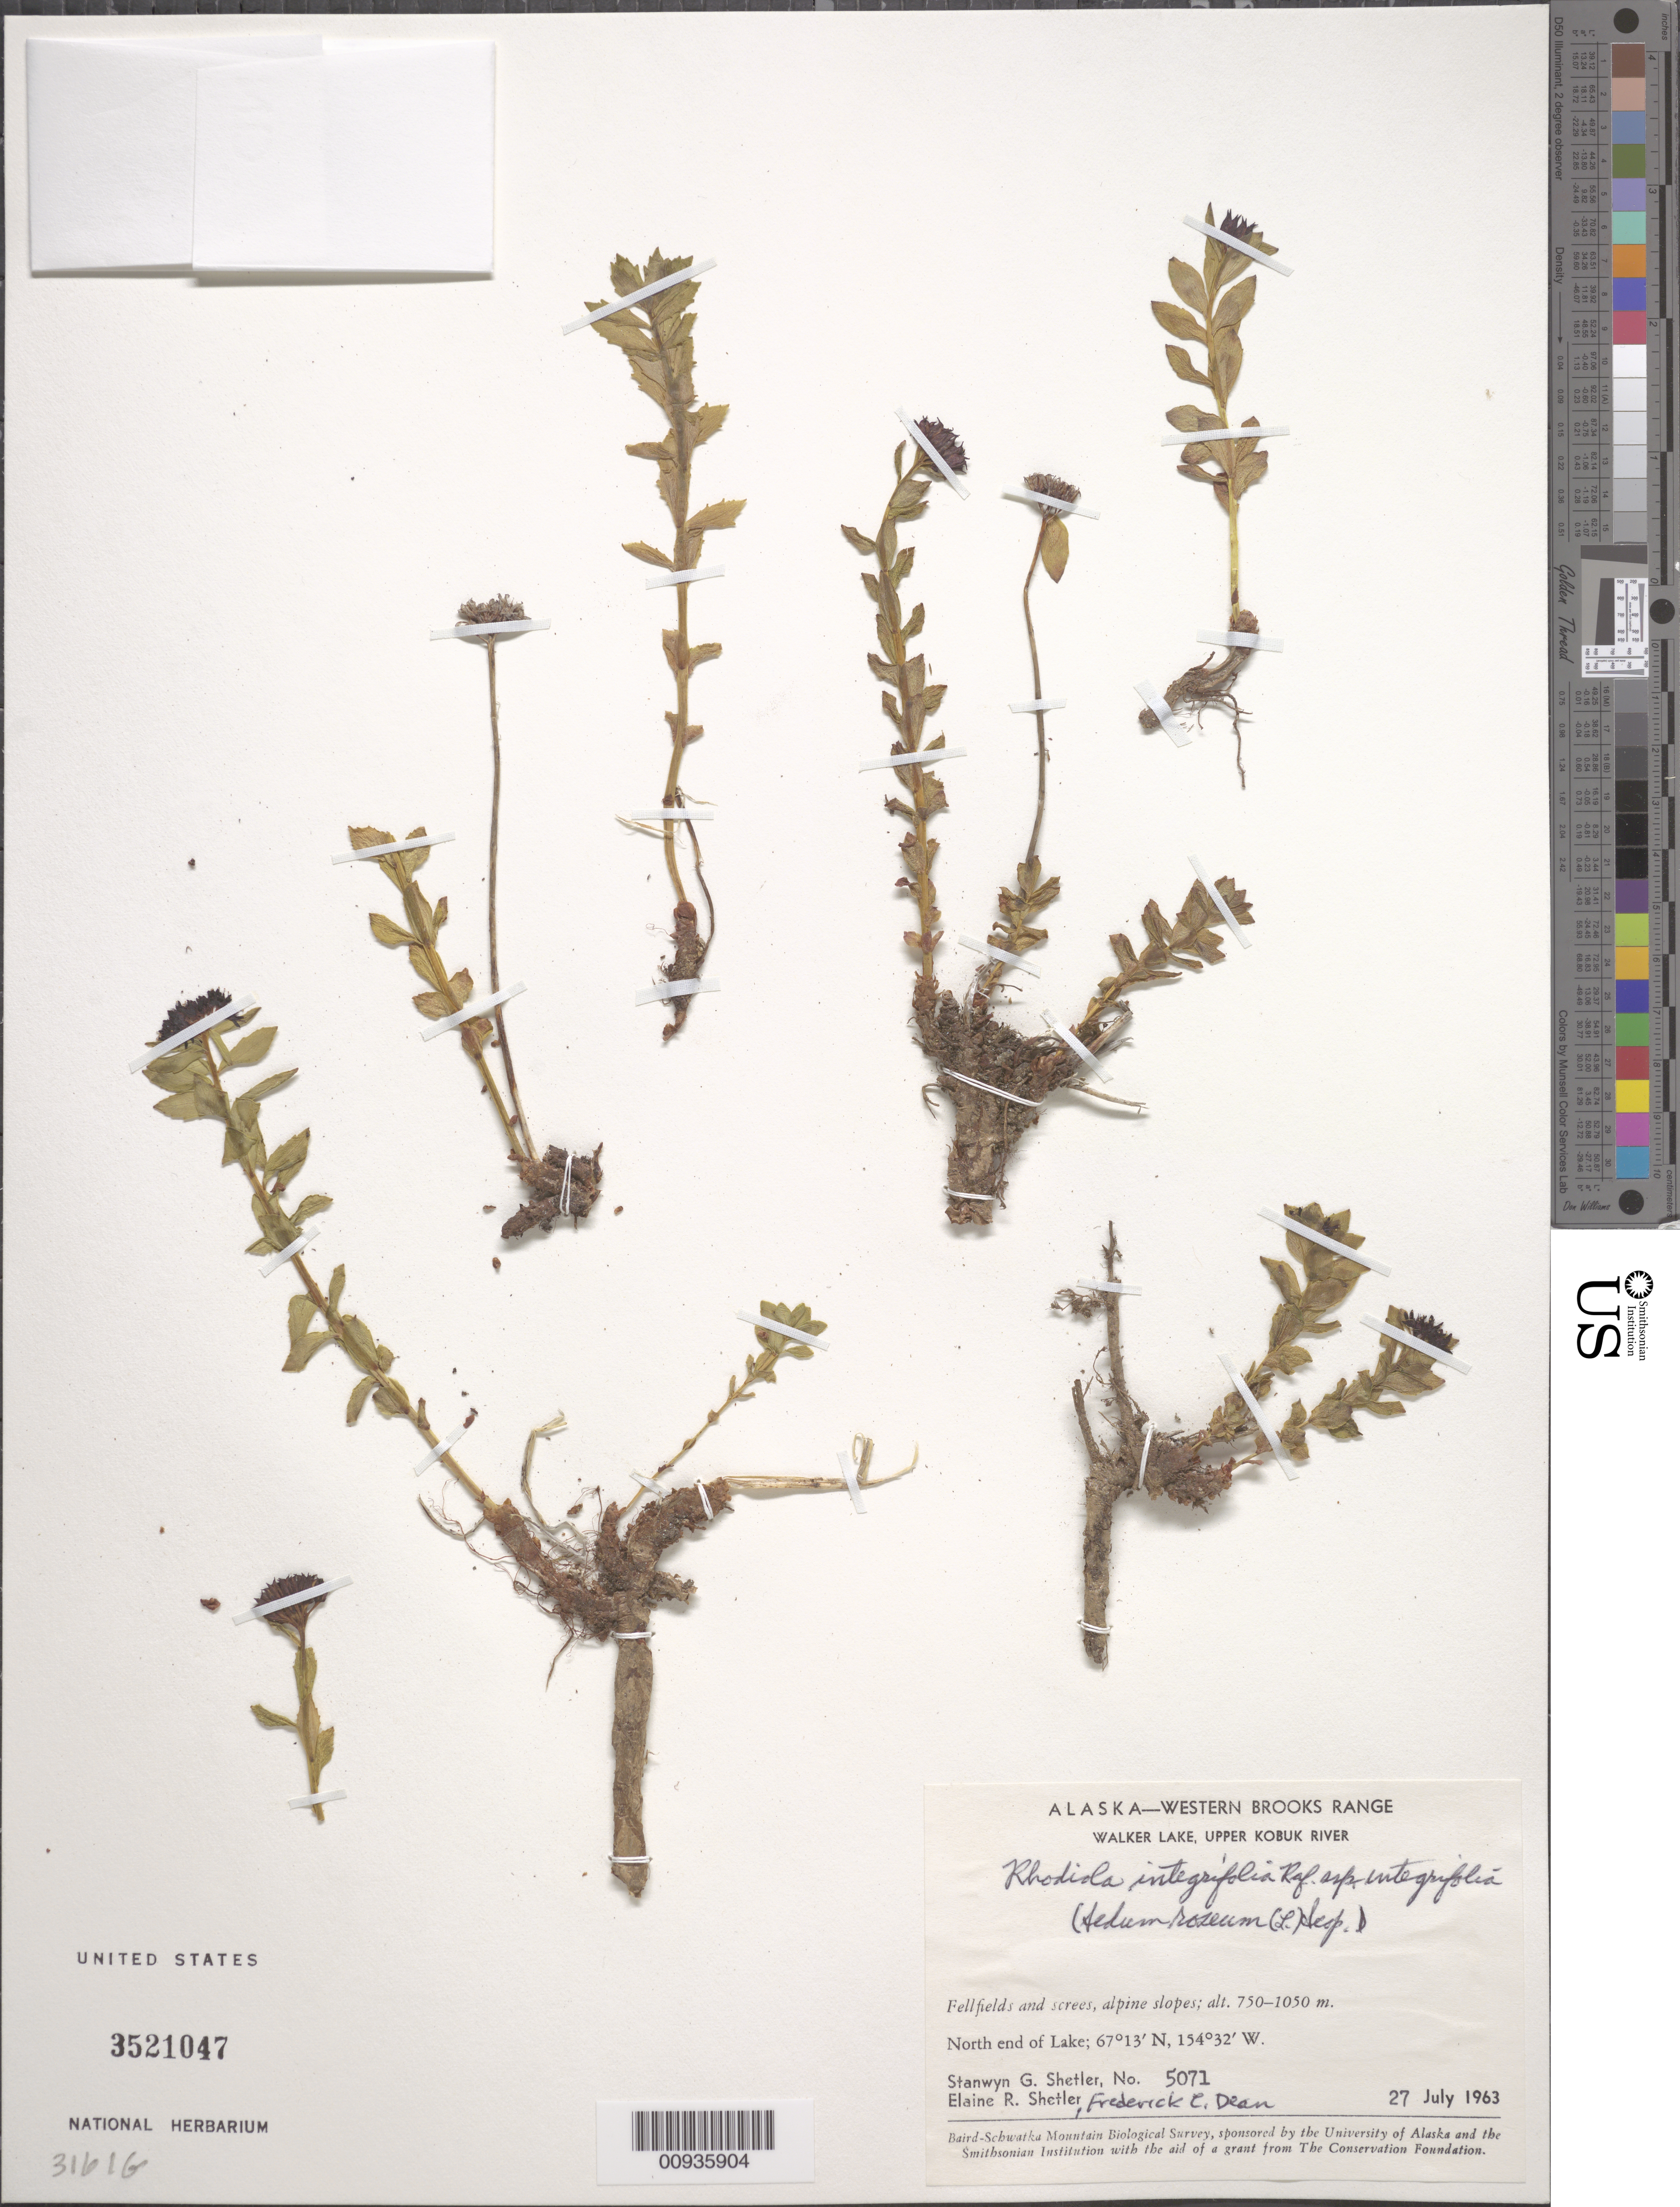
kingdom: Plantae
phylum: Tracheophyta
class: Magnoliopsida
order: Saxifragales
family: Crassulaceae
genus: Rhodiola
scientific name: Rhodiola integrifolia subsp. integrifolia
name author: Raf.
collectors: S. Shetler, E. R. Shetler & F. C. Dean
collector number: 5071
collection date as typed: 27 Jul 1963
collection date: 1963-07-27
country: United States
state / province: Alaska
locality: North end of Walker Lake. Western Brooks Range, Upper Kobuk River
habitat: Fellfields and screes, alpine slopes.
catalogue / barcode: US 3521047